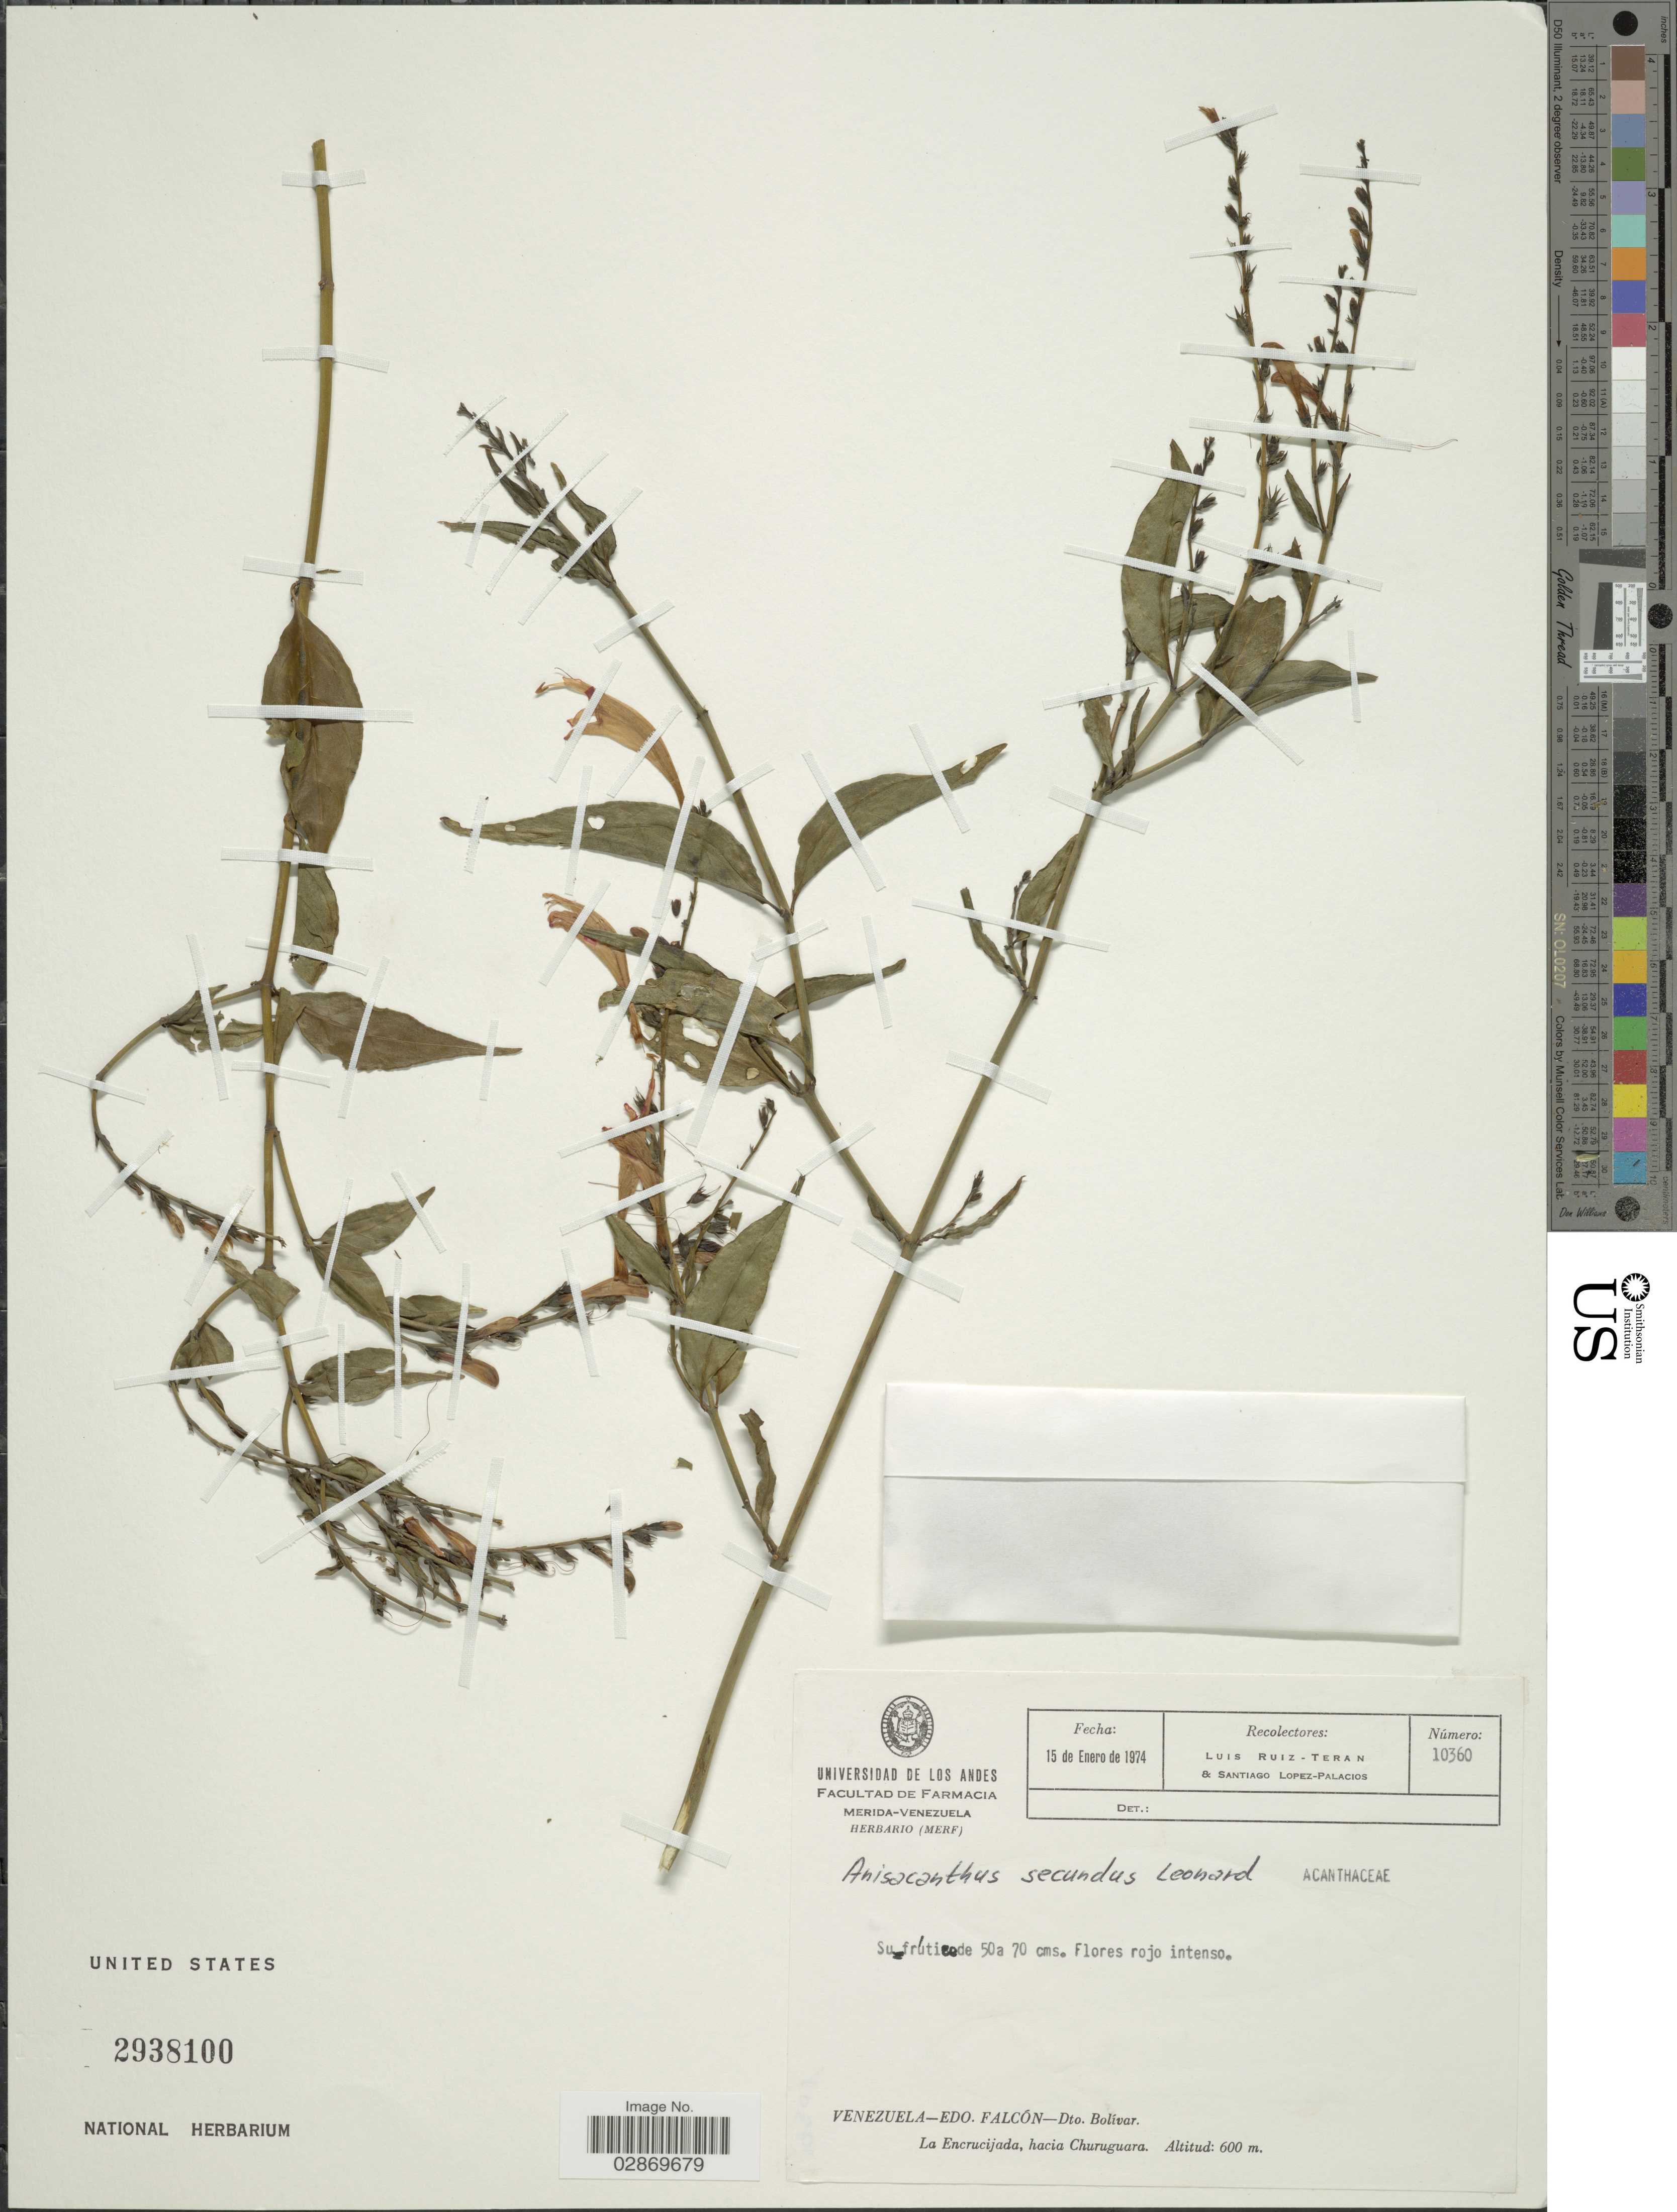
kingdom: Plantae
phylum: Tracheophyta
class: Magnoliopsida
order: Lamiales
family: Acanthaceae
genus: Anisacanthus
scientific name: Anisacanthus secundus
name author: Leonard in A.C. Sm.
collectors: L. E. Ruíz-Terán & S. López-Palacios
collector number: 10360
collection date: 1974-01-15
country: Venezuela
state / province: Falcón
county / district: Bolívar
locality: Dto. Bolivar, La Encrucijada, hacia Churuguara.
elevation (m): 600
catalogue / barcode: US 2938100